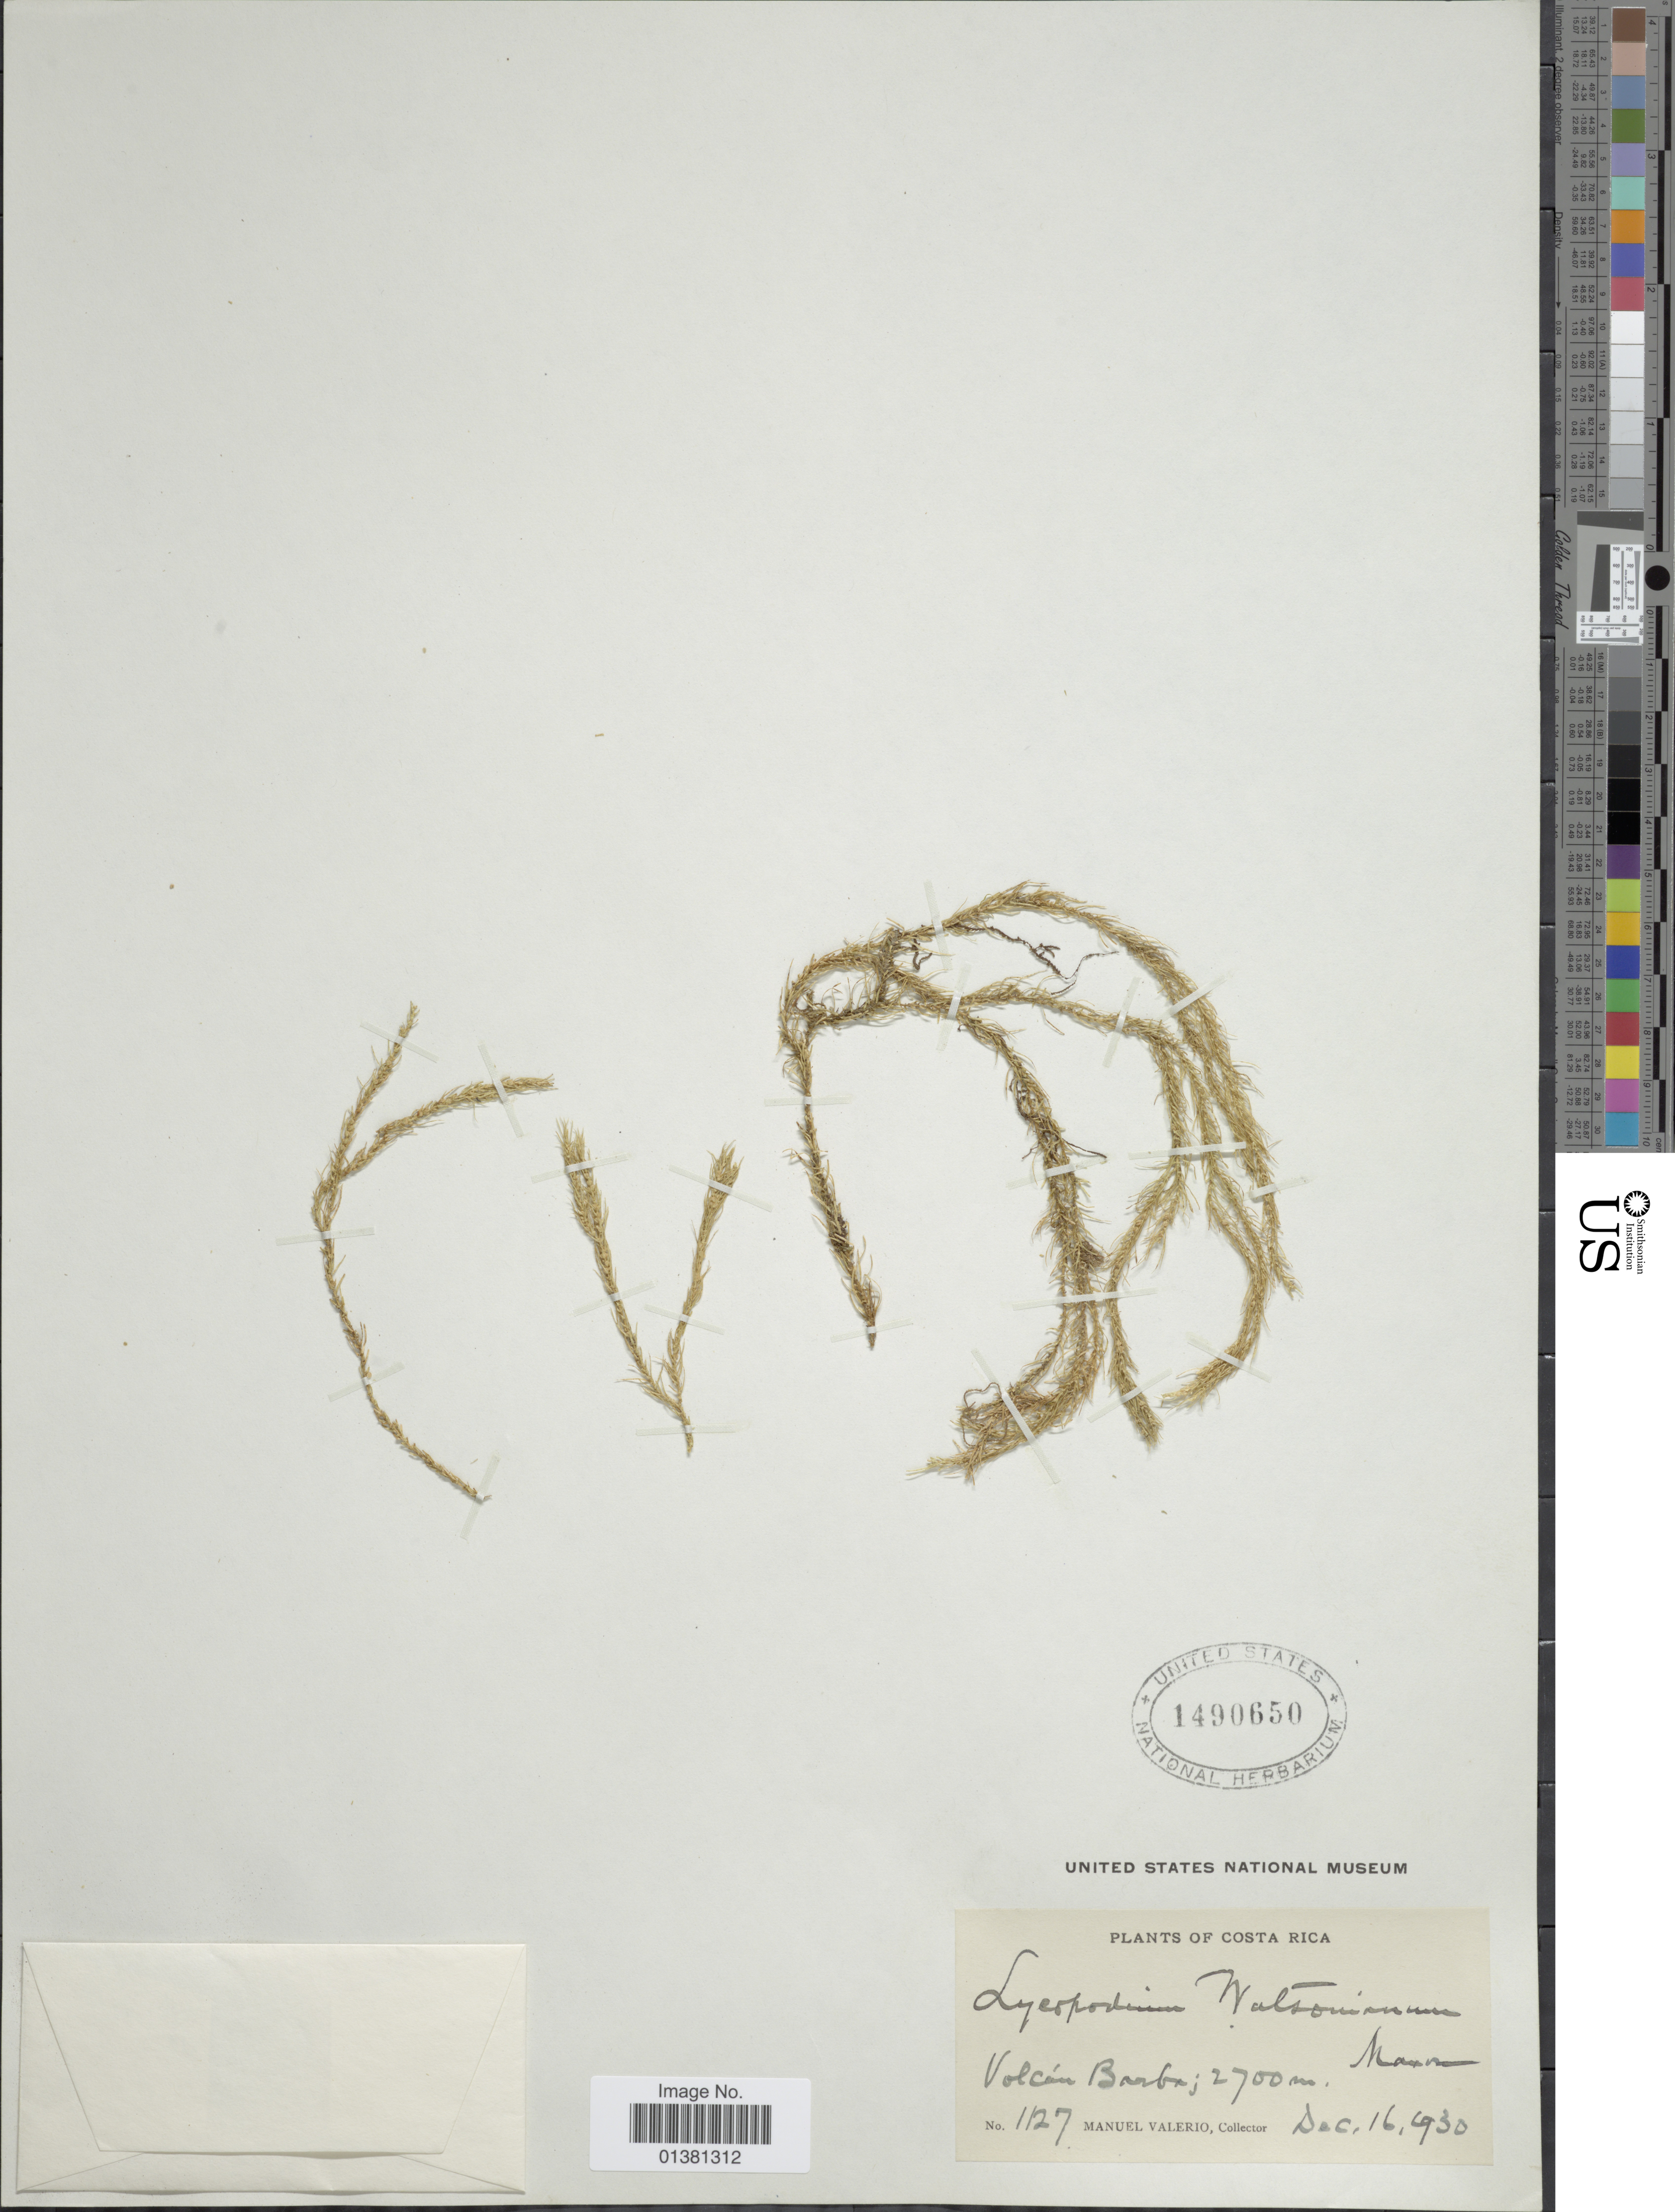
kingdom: Plantae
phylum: Tracheophyta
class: Lycopodiopsida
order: Lycopodiales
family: Lycopodiaceae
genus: Phlegmariurus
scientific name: Phlegmariurus watsonianus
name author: (Maxon) B. Øllg.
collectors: M. Valerio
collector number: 1127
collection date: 1930-12-16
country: Costa Rica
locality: Volcán Barba [Barva Volcano]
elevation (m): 2700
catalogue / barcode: US 1490650